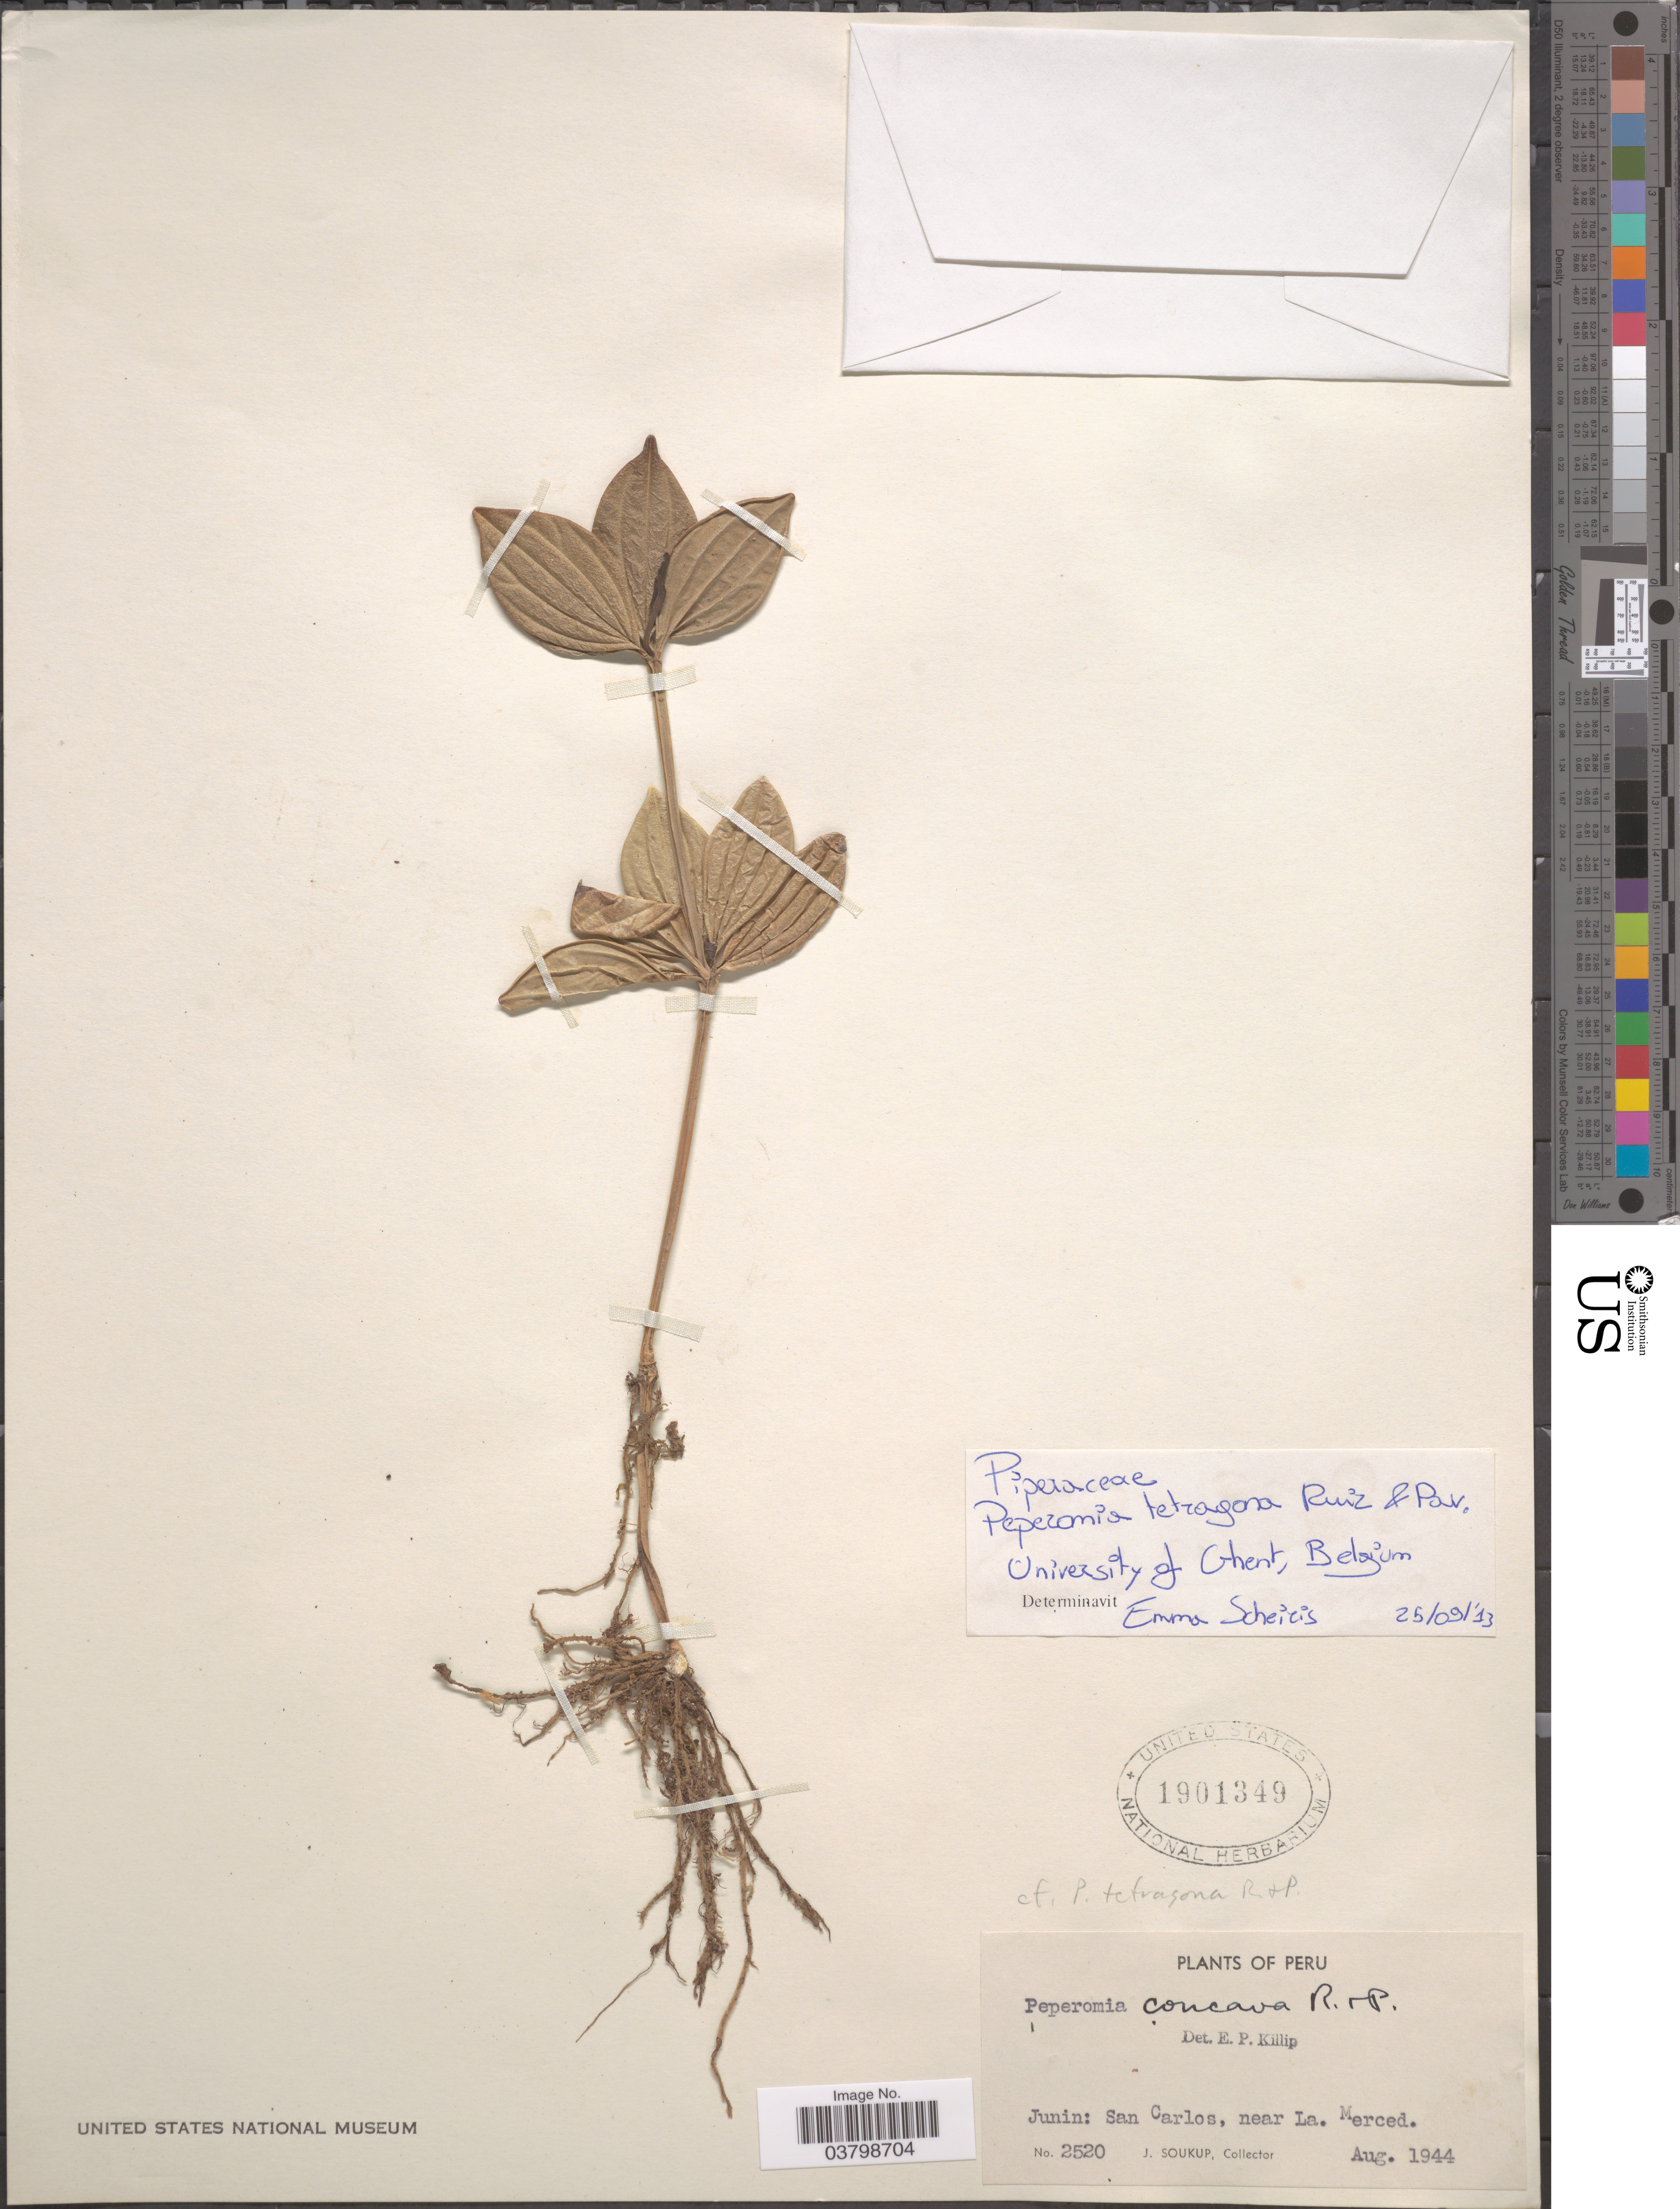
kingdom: Plantae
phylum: Tracheophyta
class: Magnoliopsida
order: Piperales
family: Piperaceae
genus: Peperomia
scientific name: Peperomia tetragona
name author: Ruiz & Pav.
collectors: J. Soukup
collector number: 2520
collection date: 1944-08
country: Peru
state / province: Junín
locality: San Carlos, near La Merced.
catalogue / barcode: US 1901349